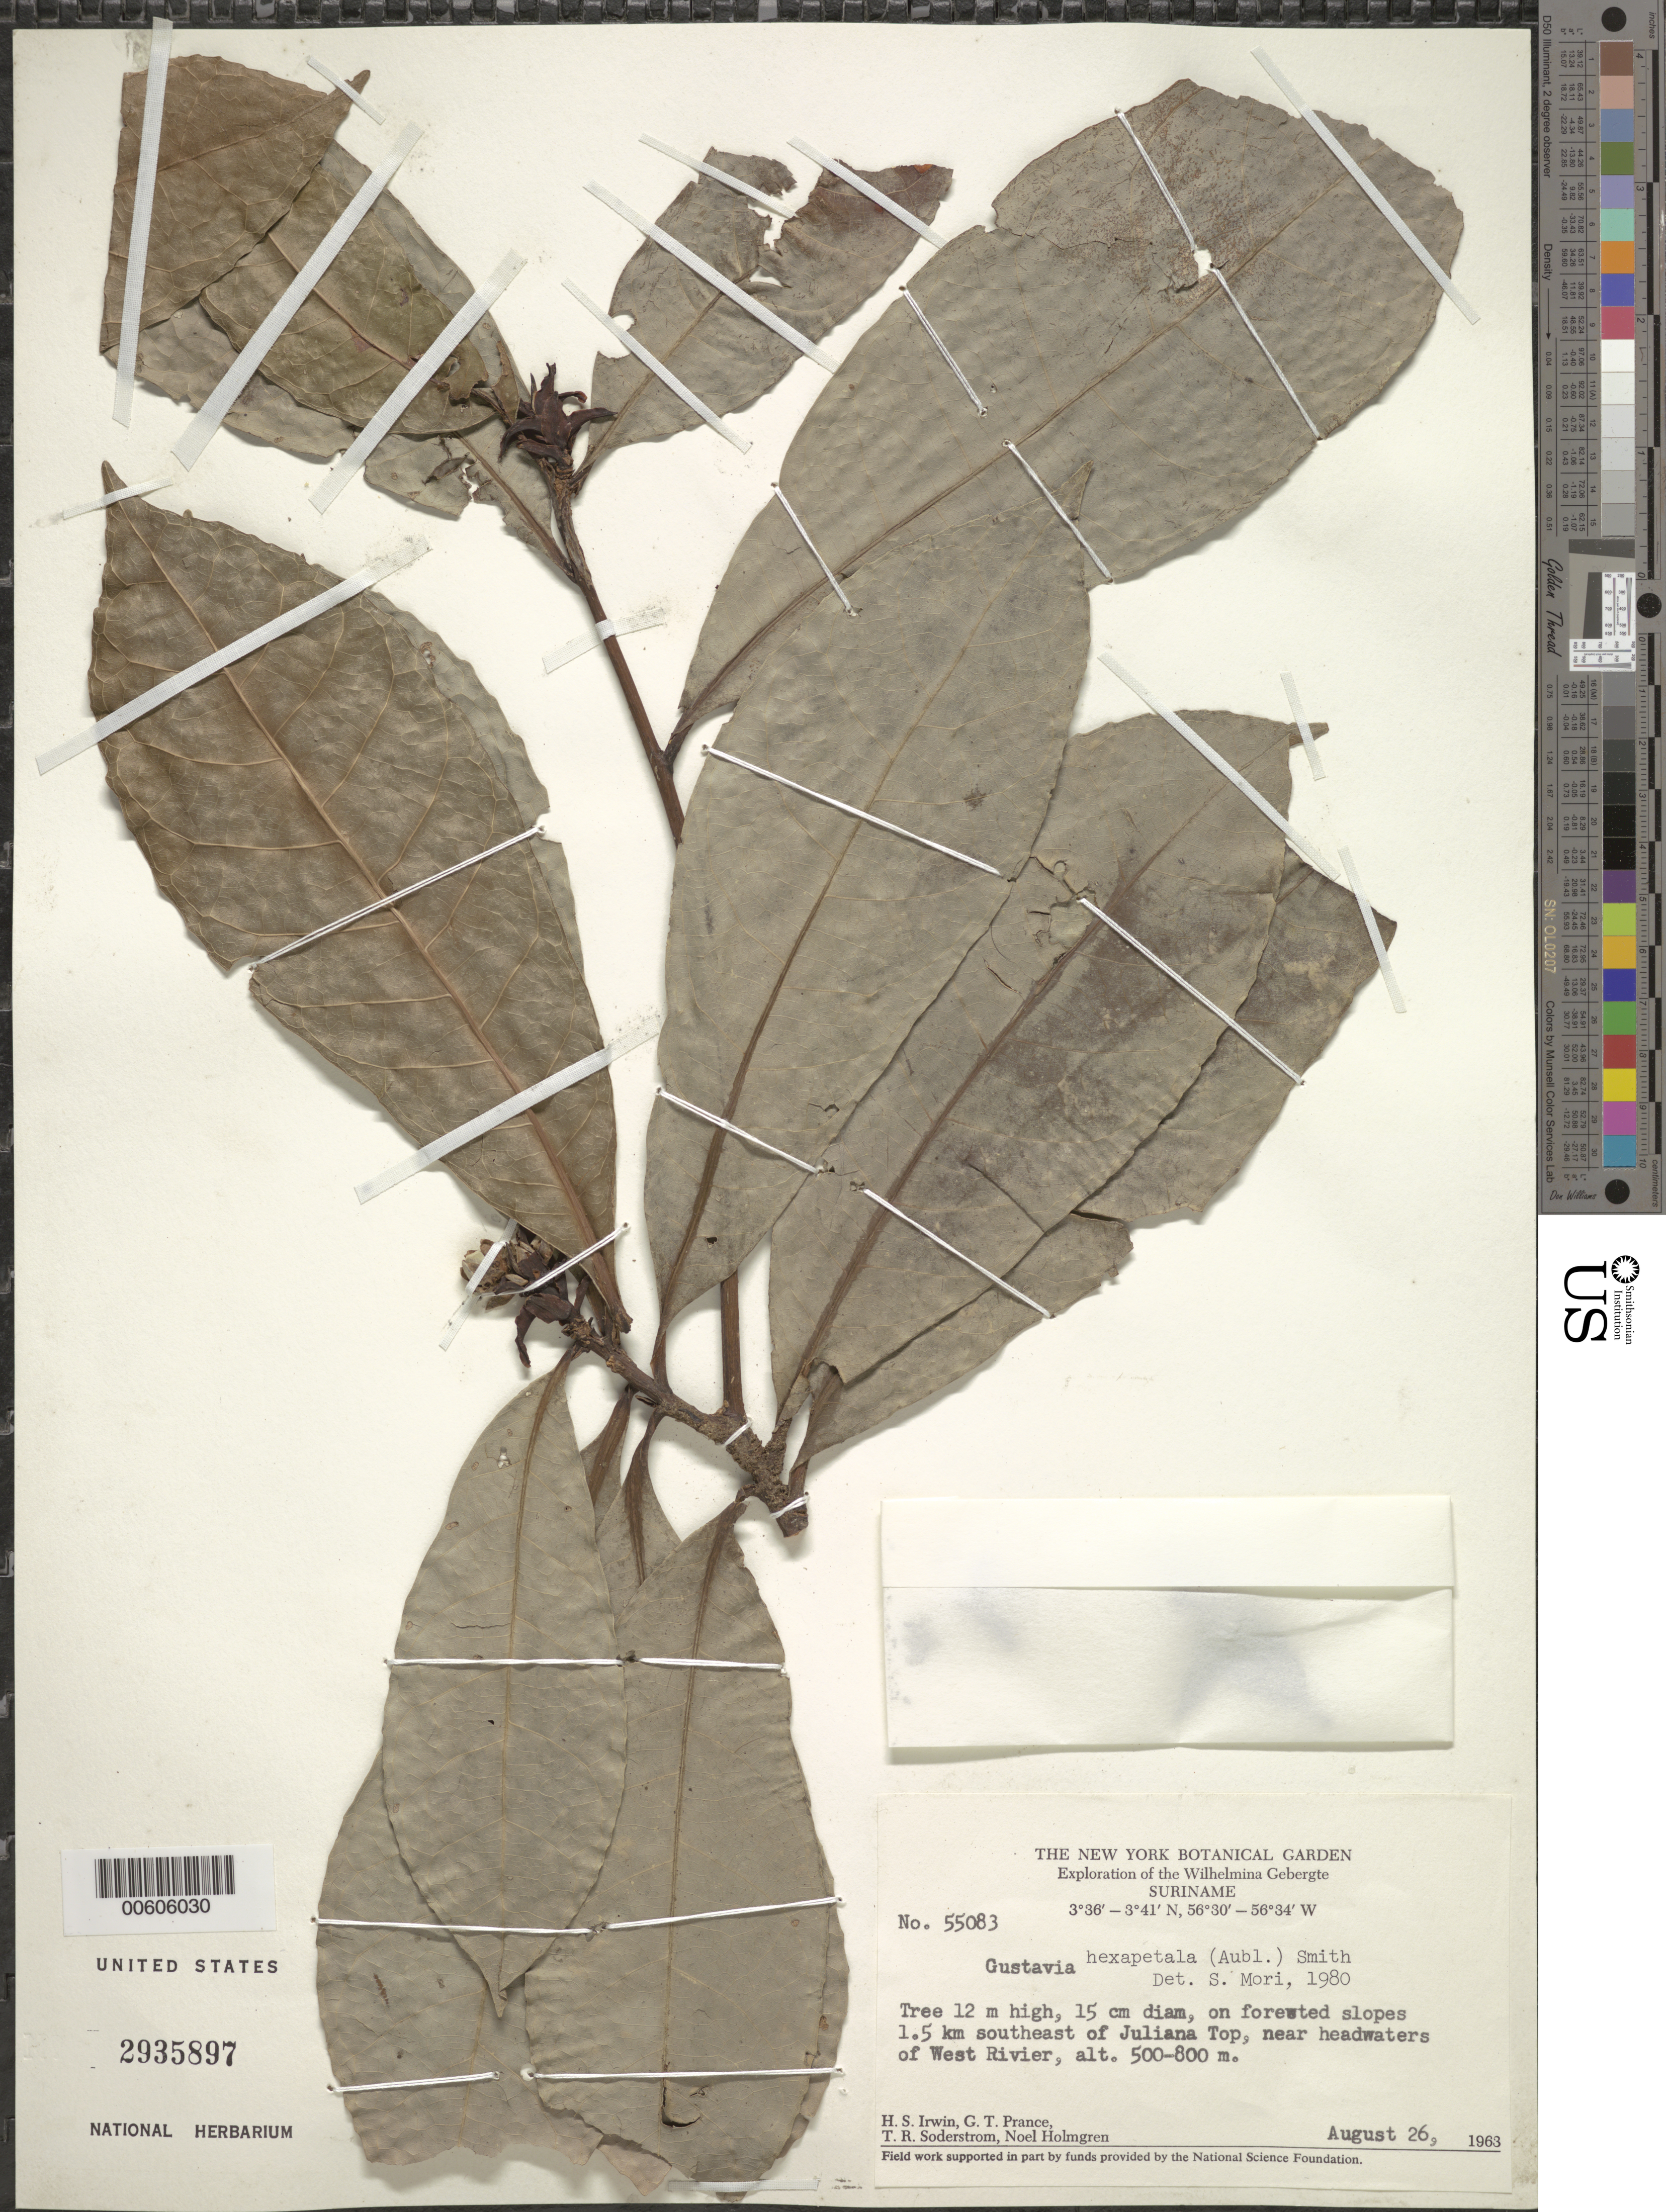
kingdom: Plantae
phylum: Tracheophyta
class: Magnoliopsida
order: Ericales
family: Lecythidaceae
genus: Gustavia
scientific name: Gustavia hexapetala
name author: (Aubl.) Sm.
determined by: Mori, Scott A.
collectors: H. Irwin, G. T. Prance, T. R. Soderstrom & N. H. Holmgren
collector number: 55083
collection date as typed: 26-Aug-63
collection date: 1963-08-26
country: Suriname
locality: Juliana Top, 1.5 km SE of, near headwaters of West River, Wilhelmina Gebergte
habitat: Forested slopes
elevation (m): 500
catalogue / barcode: US 2935897